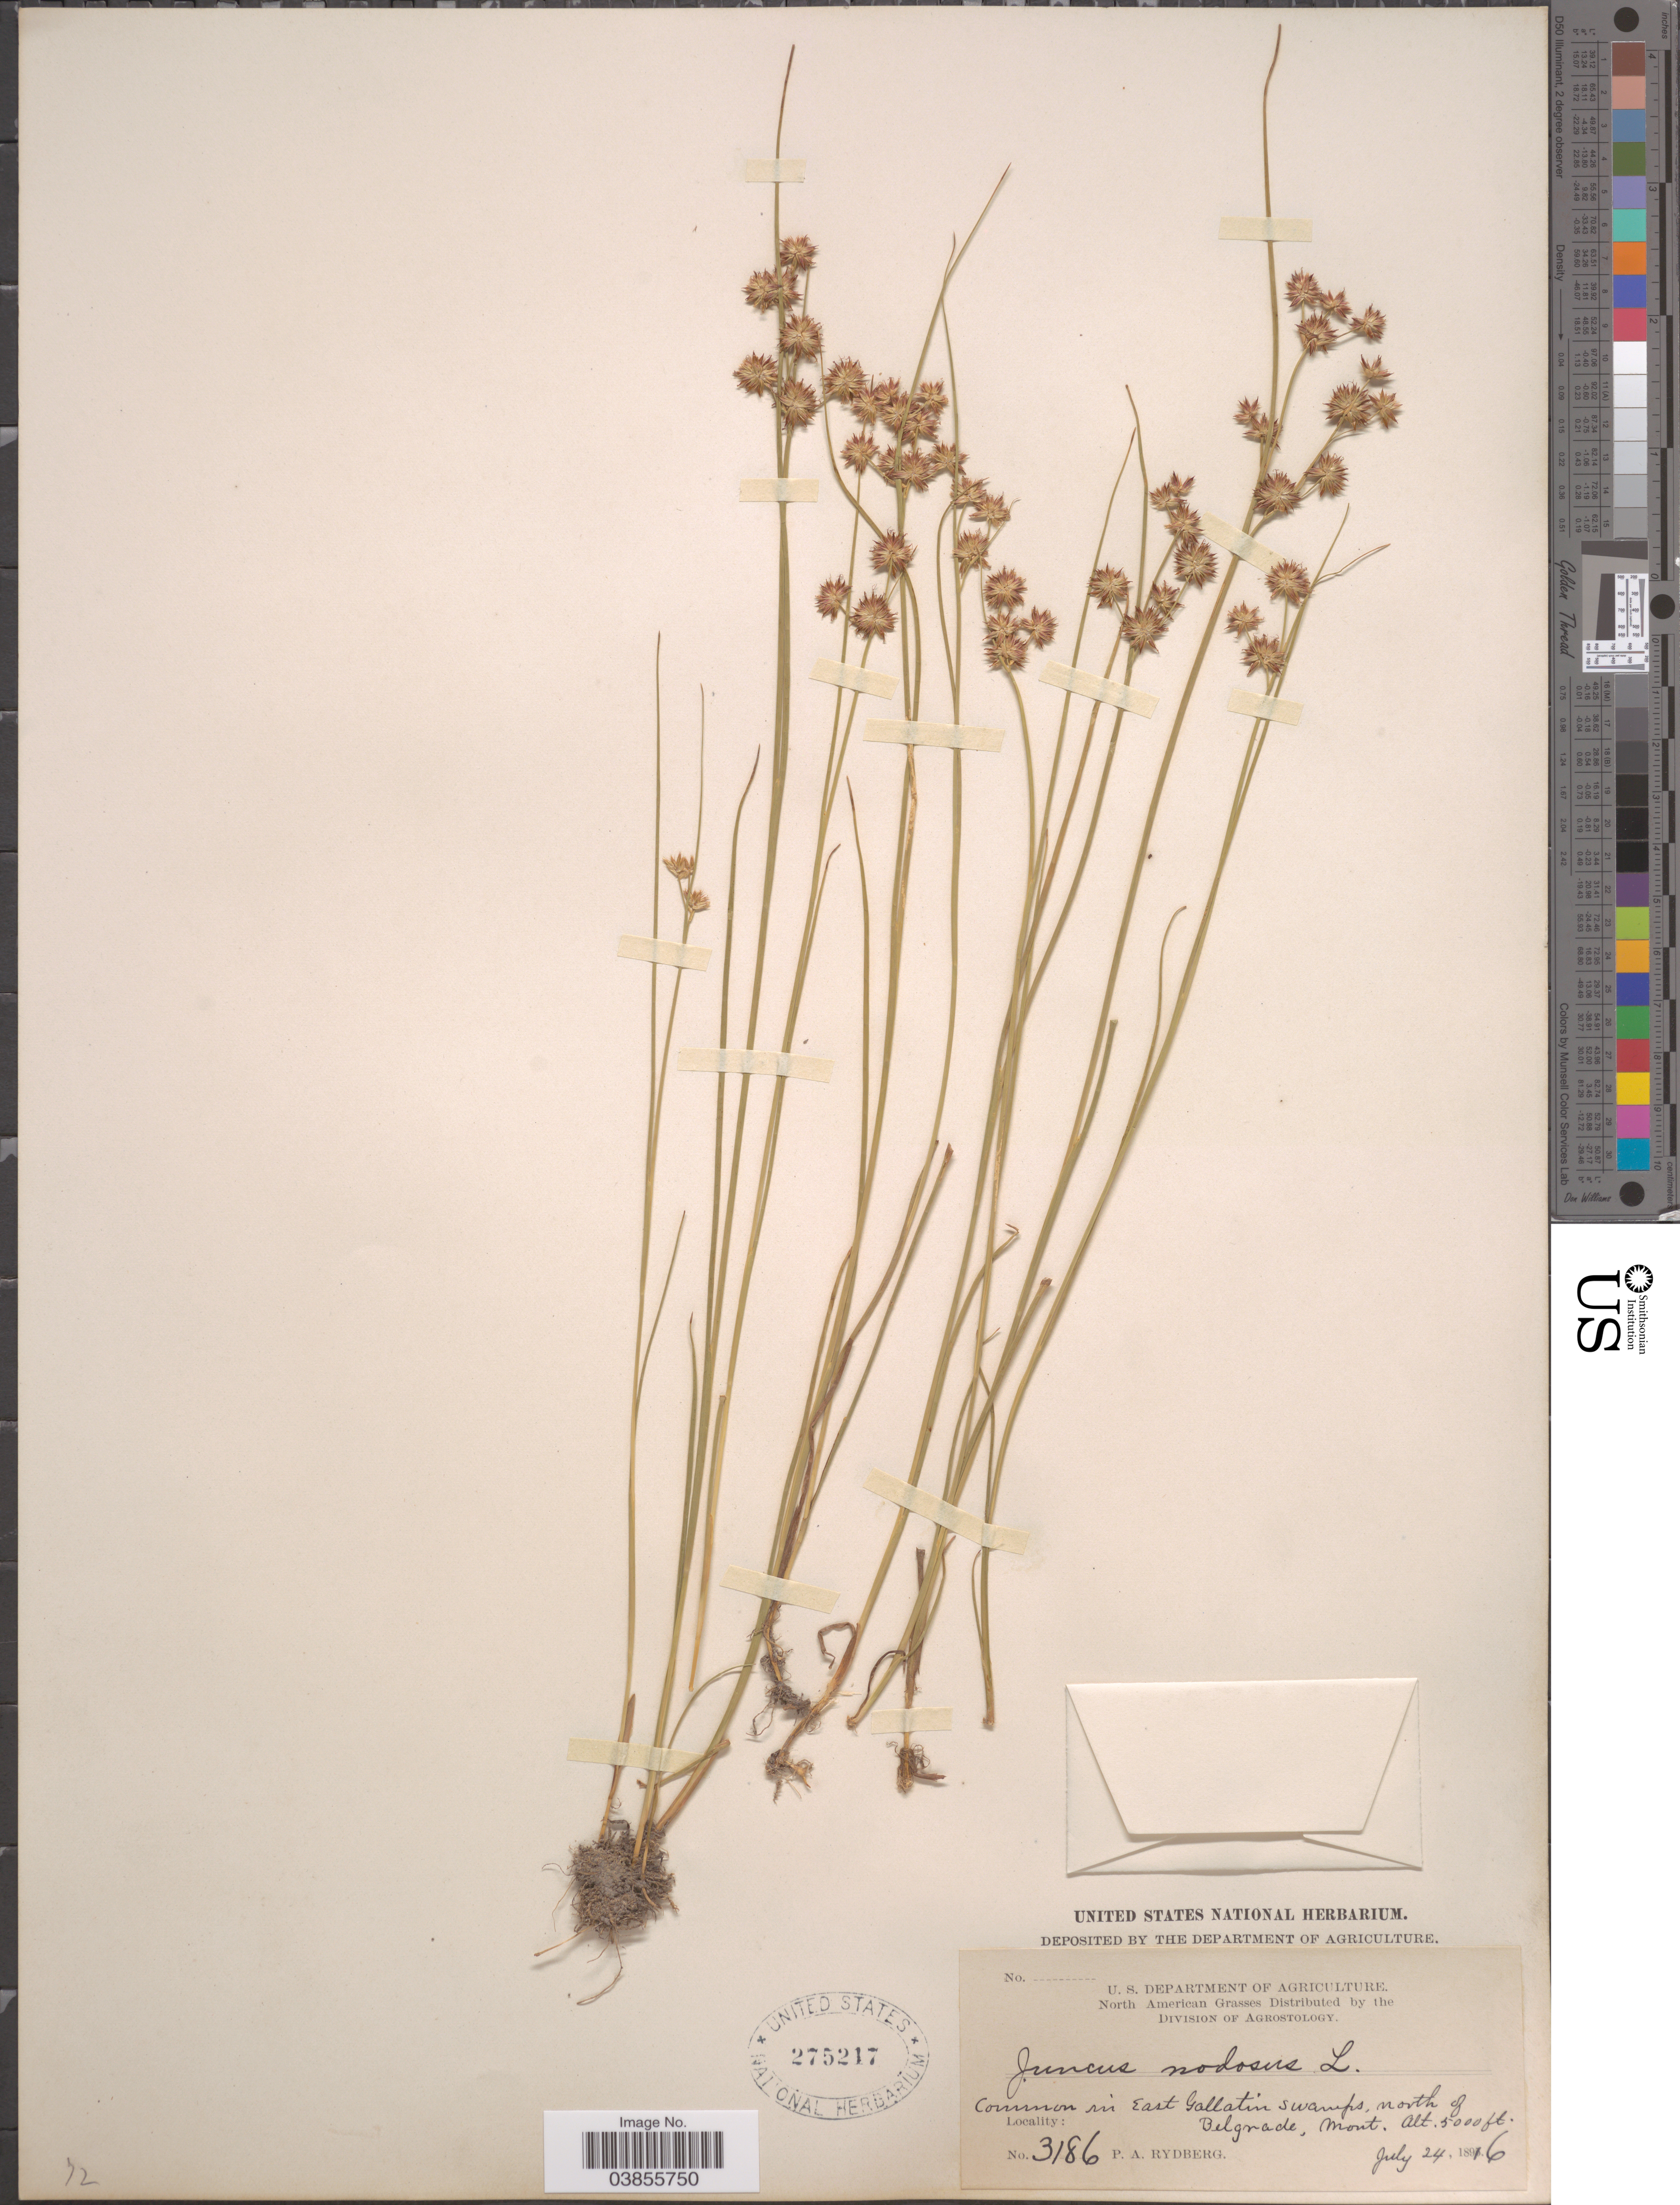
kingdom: Plantae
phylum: Tracheophyta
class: Liliopsida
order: Poales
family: Juncaceae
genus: Juncus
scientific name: Juncus nodosus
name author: L.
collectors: P. A. Rydberg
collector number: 3186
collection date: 1816-07-24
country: United States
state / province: Montana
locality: In East Gallatin swamps, north of Belgrade.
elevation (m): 1524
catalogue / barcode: US 275217